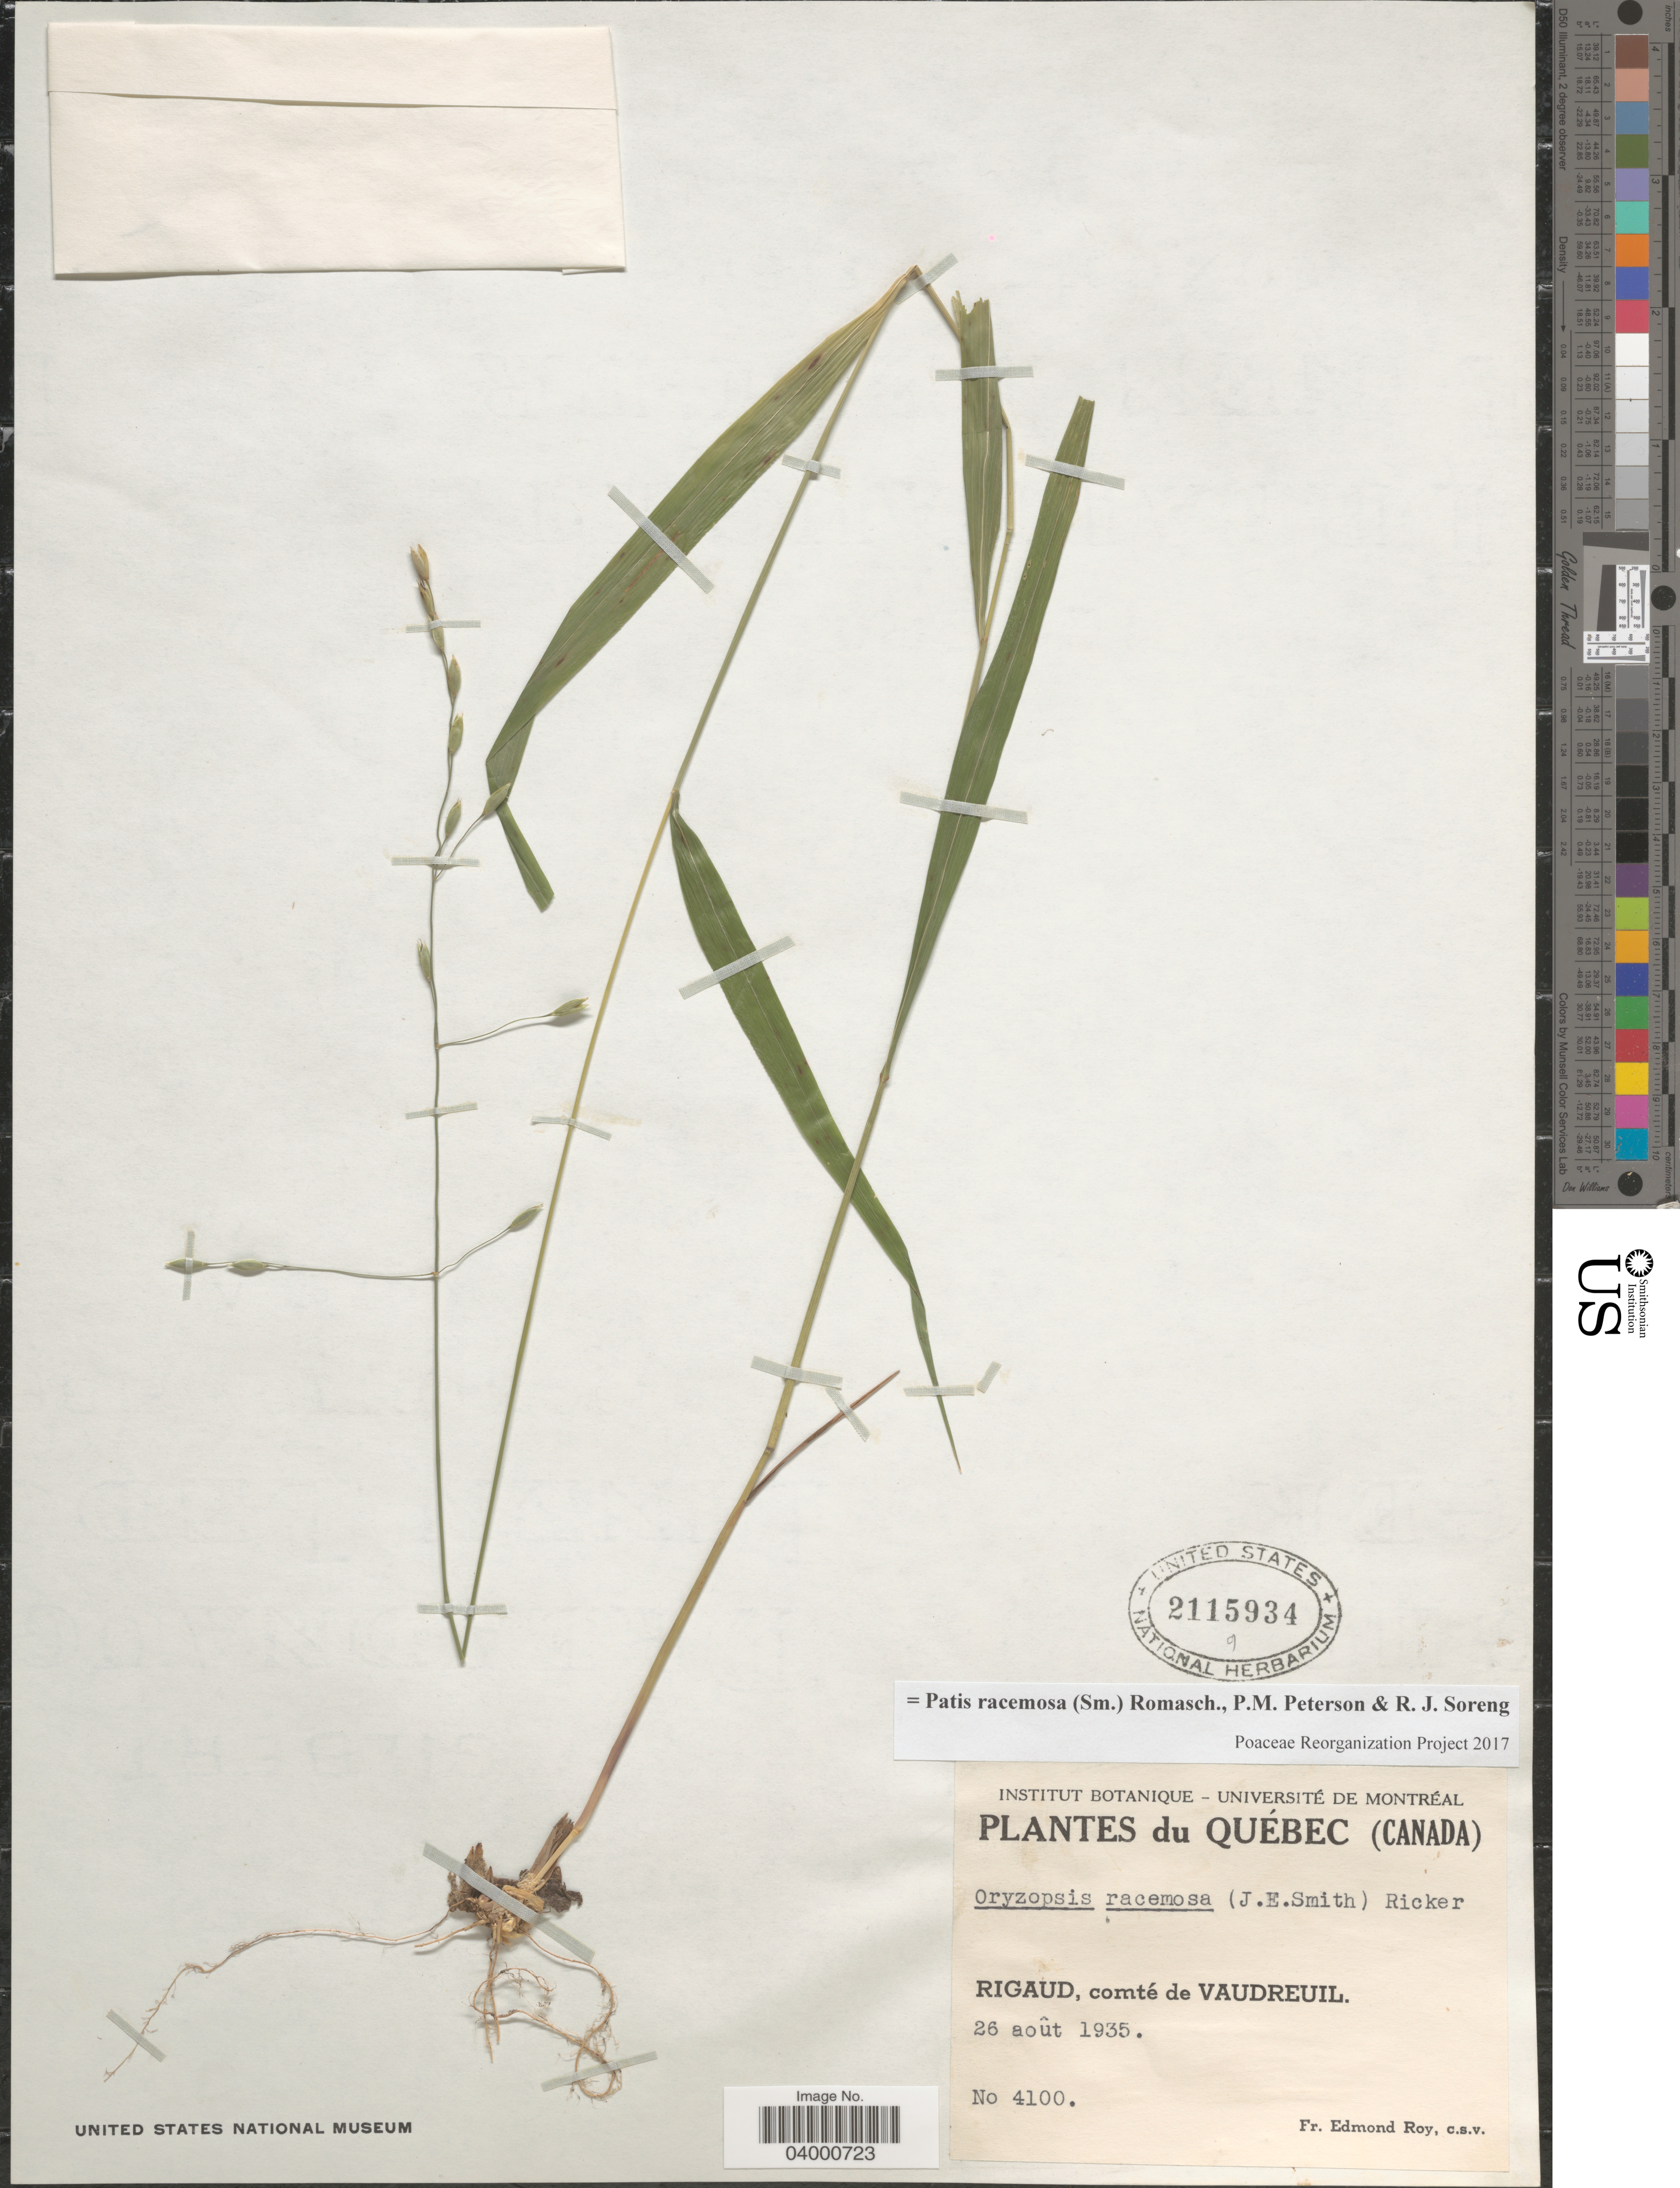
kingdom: Plantae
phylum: Tracheophyta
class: Liliopsida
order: Poales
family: Poaceae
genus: Patis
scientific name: Patis racemosa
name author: (Sm.) Romasch. et al.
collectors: E. Roy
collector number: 4100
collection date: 1935-08-26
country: Canada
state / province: Quebec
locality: Rigaud, comté de Vaudreuil.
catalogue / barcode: US 2115934